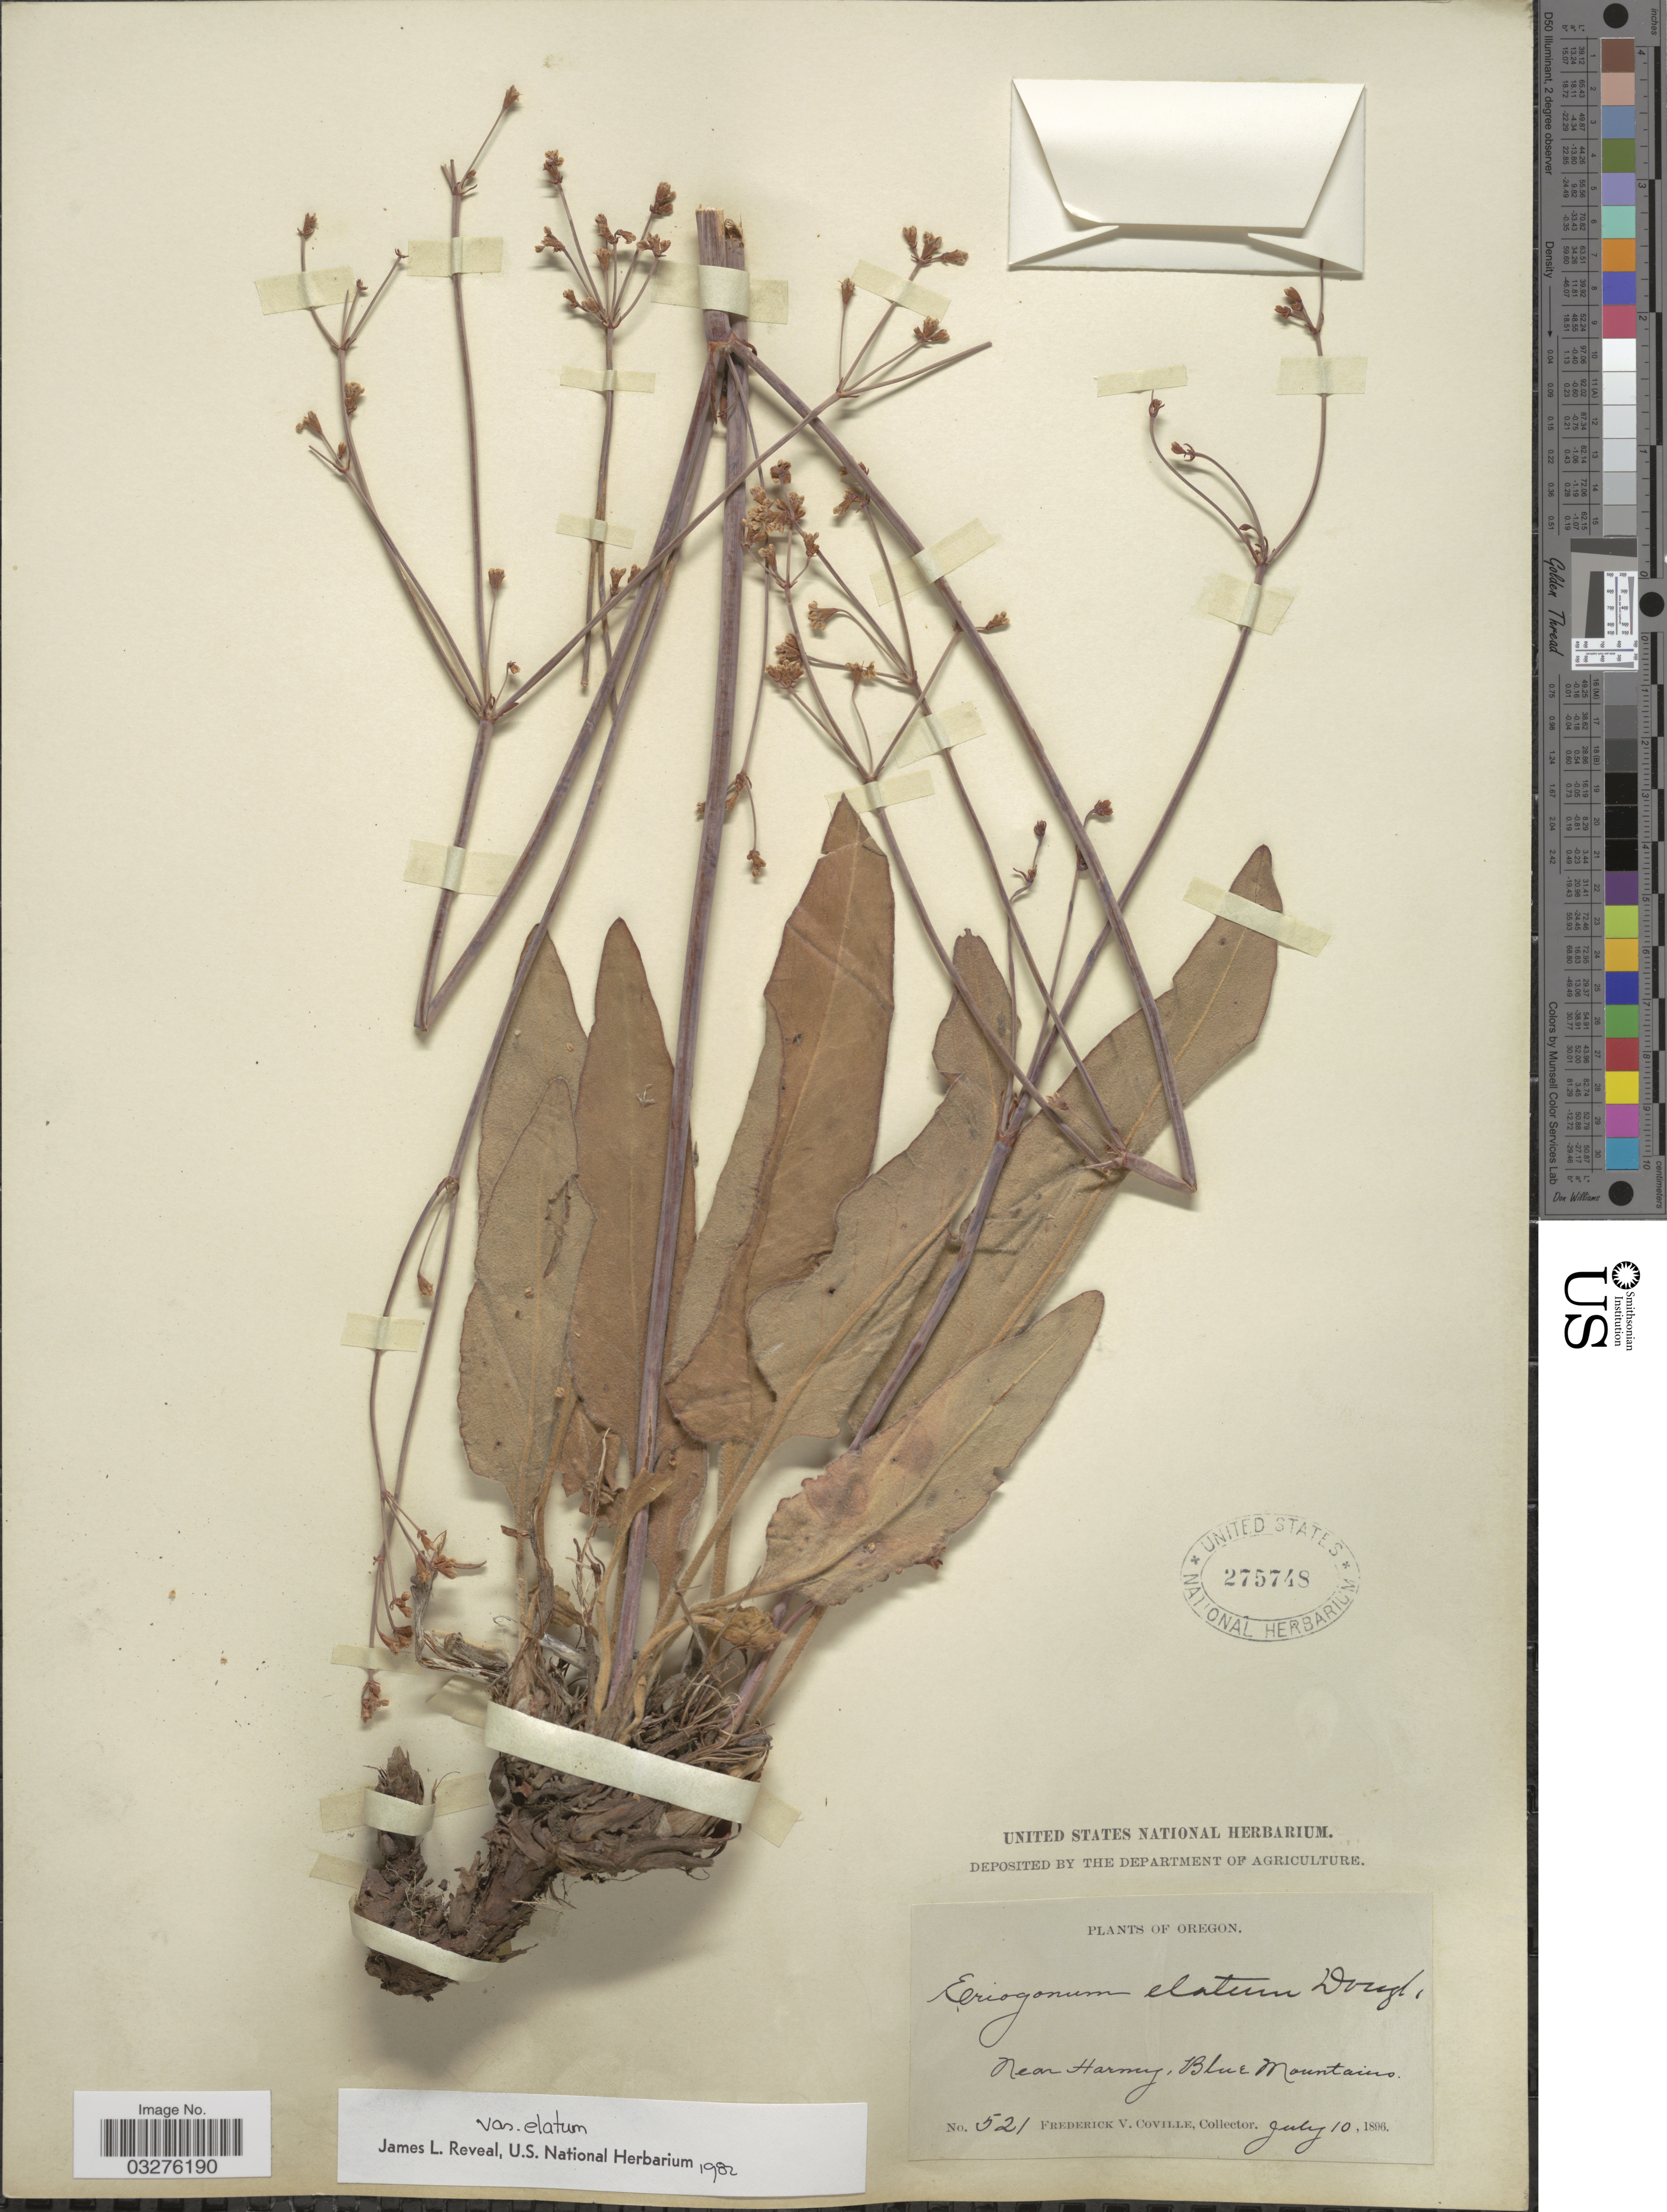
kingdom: Plantae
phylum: Tracheophyta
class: Magnoliopsida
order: Caryophyllales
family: Polygonaceae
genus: Eriogonum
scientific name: Eriogonum elatum var. elatum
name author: Douglas ex Benth.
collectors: F. V. Coville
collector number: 521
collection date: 1896-07-10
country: United States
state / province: Oregon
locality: Near Harney, Blue Mountains.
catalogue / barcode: US 275748